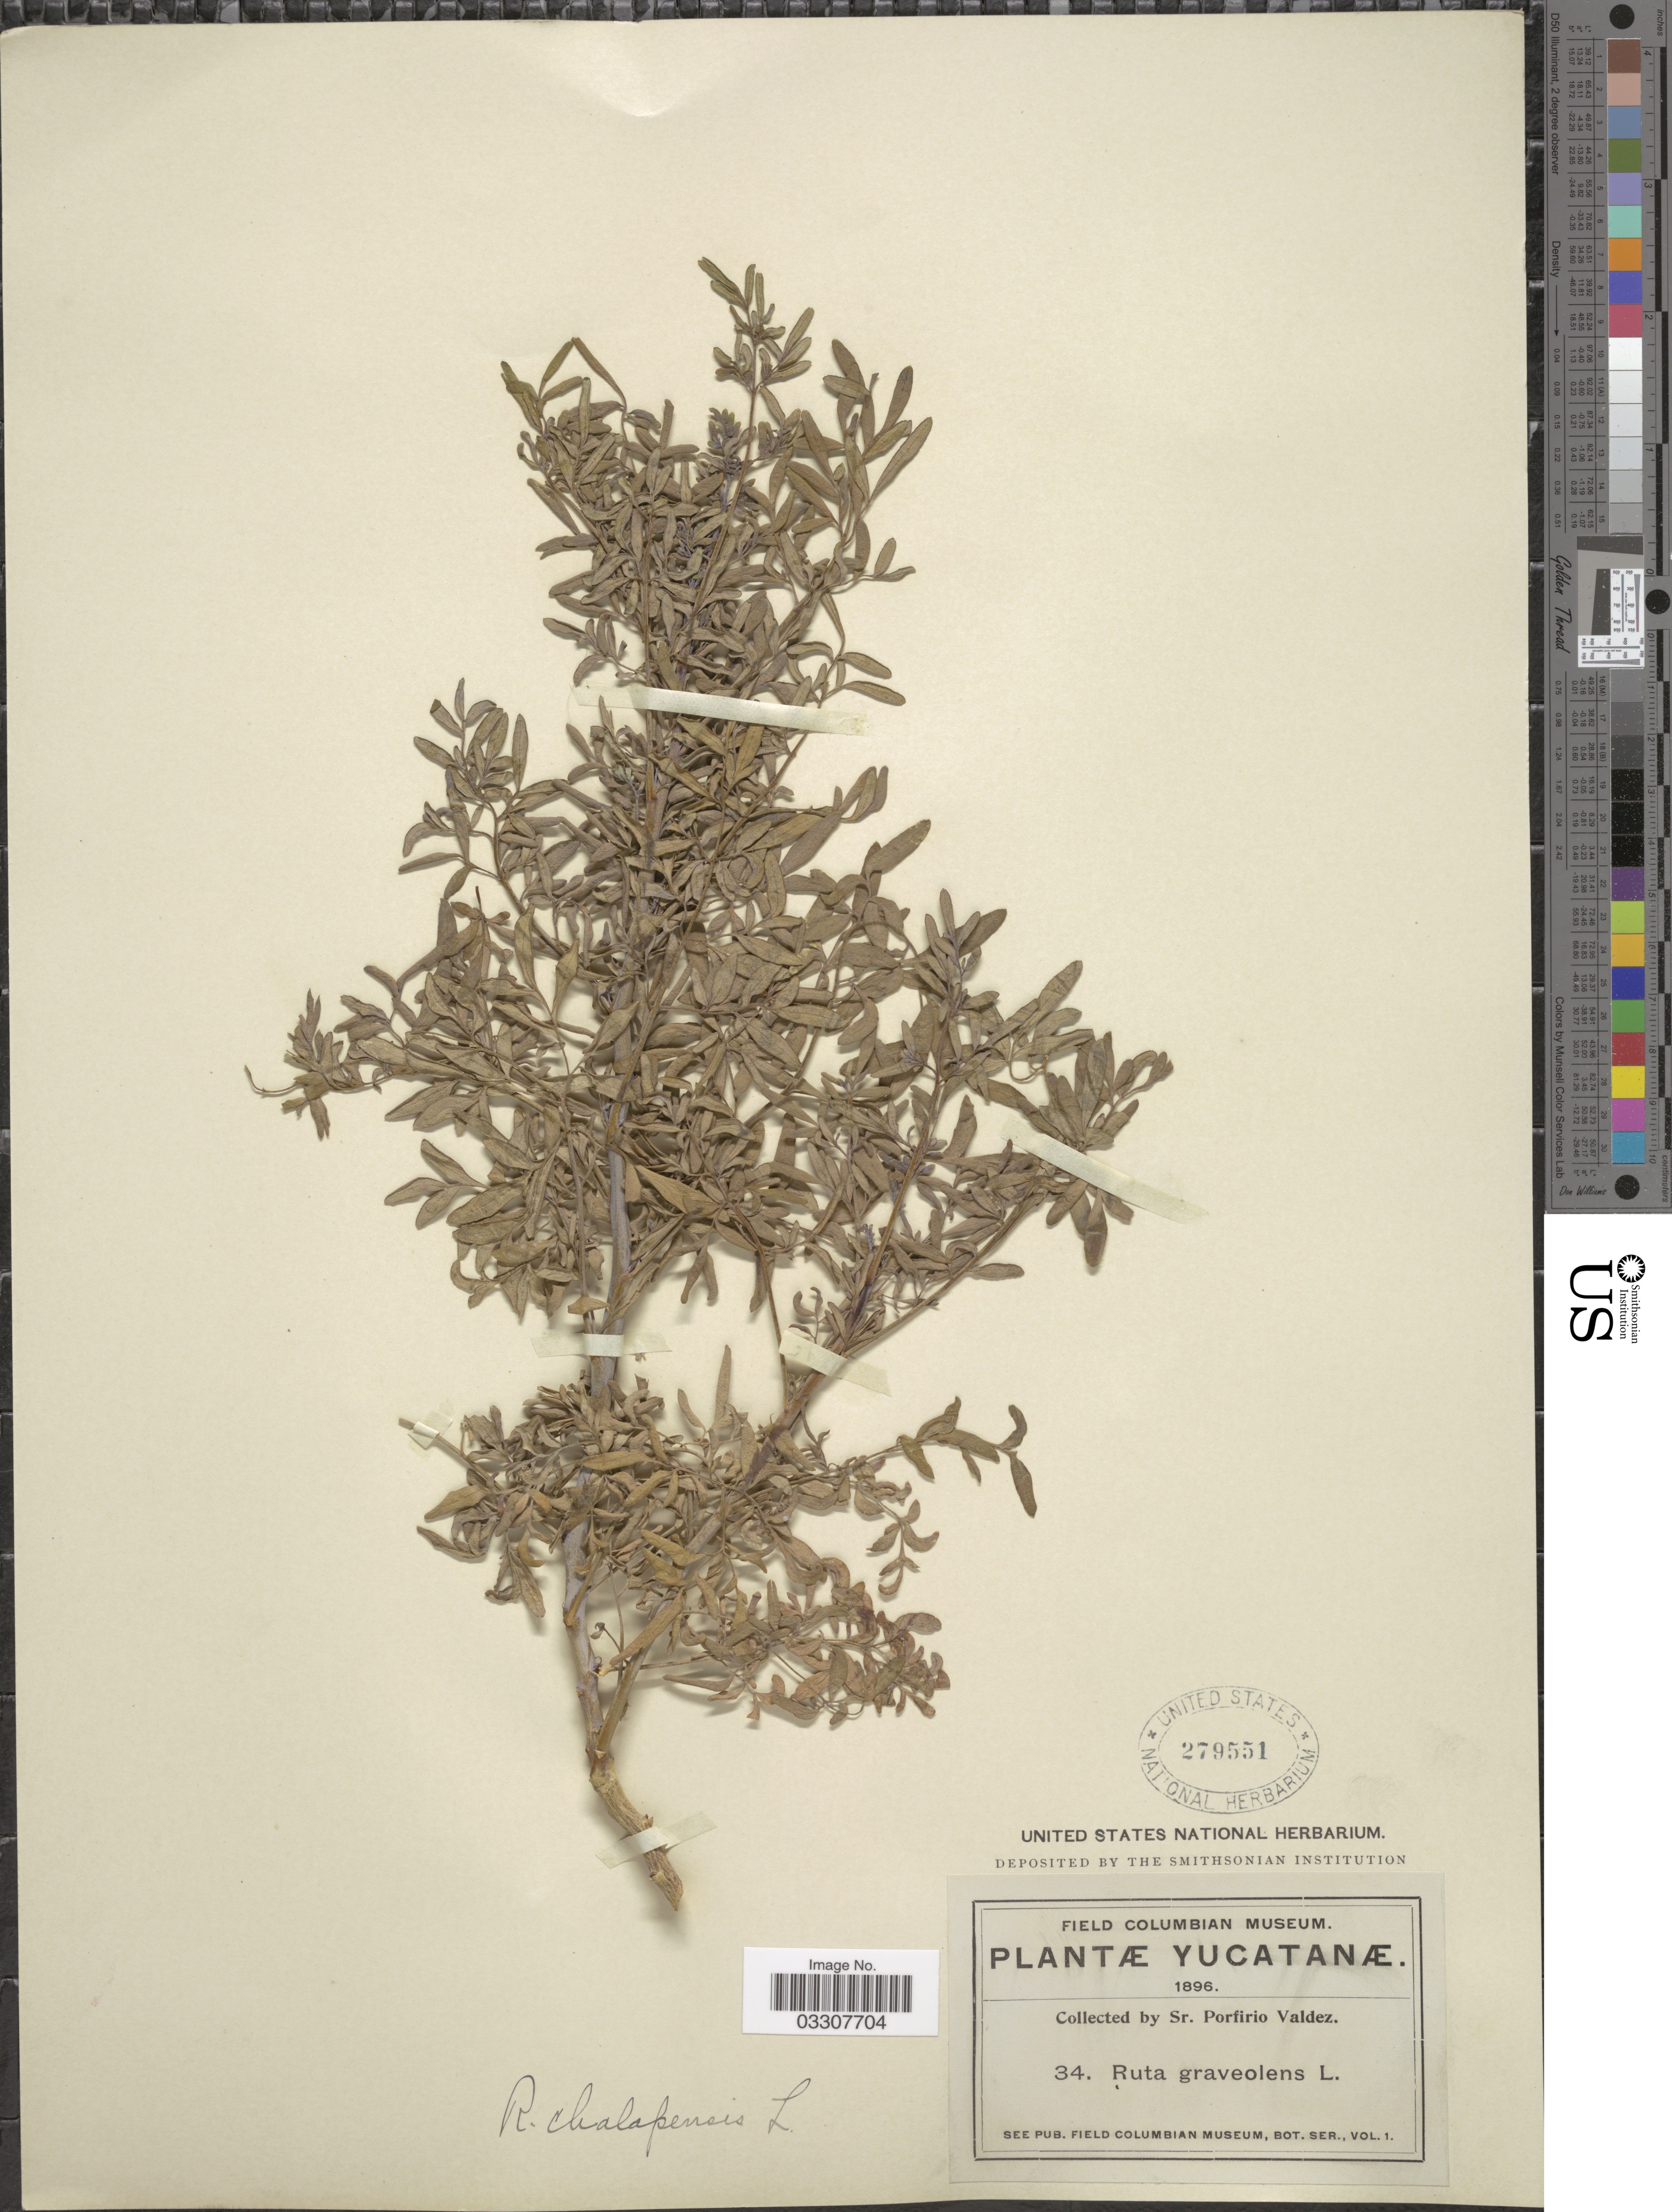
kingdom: Plantae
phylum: Tracheophyta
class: Magnoliopsida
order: Sapindales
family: Rutaceae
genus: Ruta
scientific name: Ruta chalepensis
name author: L.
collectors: P. Valdez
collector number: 34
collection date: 1896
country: Mexico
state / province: Yucatán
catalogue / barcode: US 279551